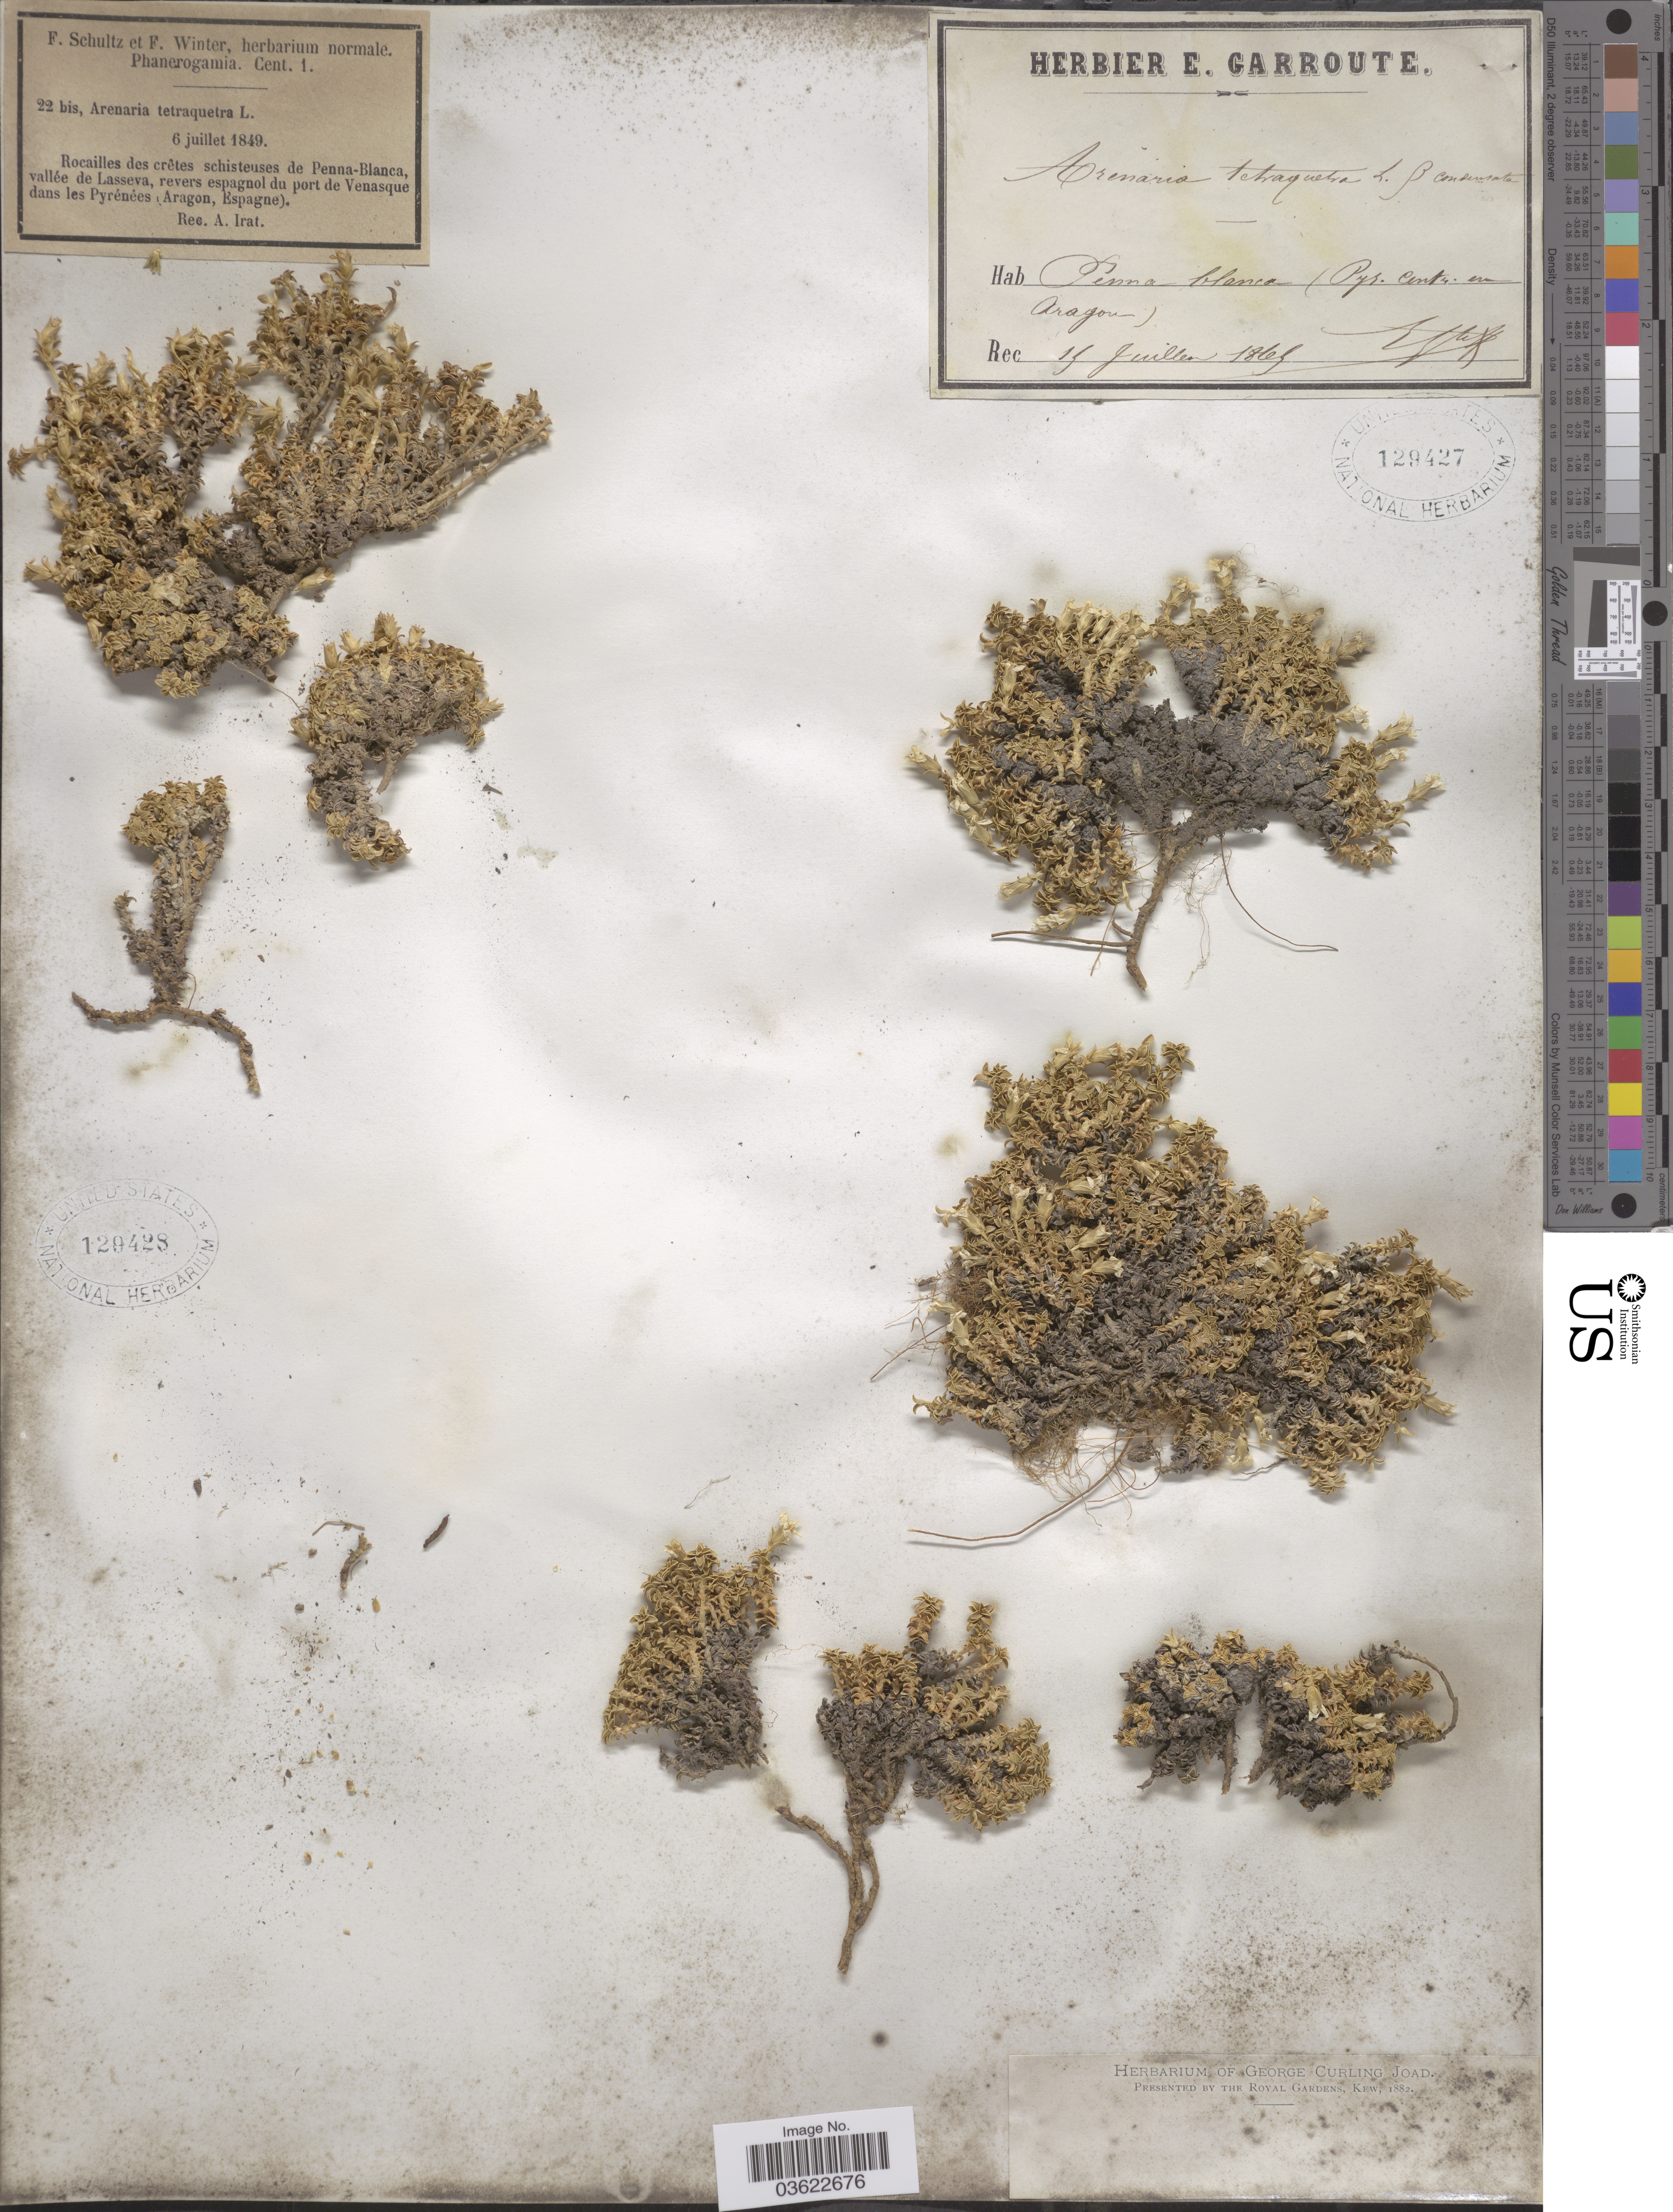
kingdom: Plantae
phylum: Tracheophyta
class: Magnoliopsida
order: Caryophyllales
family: Caryophyllaceae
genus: Arenaria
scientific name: Arenaria tetraquetra subsp. tetraquetra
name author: L.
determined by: Strong, Mark T., (BOT), Smithsonian Institution - National Museum of Natural History (UNITED STATES)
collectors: E. Garroute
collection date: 1865-07-15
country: Spain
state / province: Aragón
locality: Penna Blanca (Pyr. Centr. en Aragon).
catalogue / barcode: US 129427-2